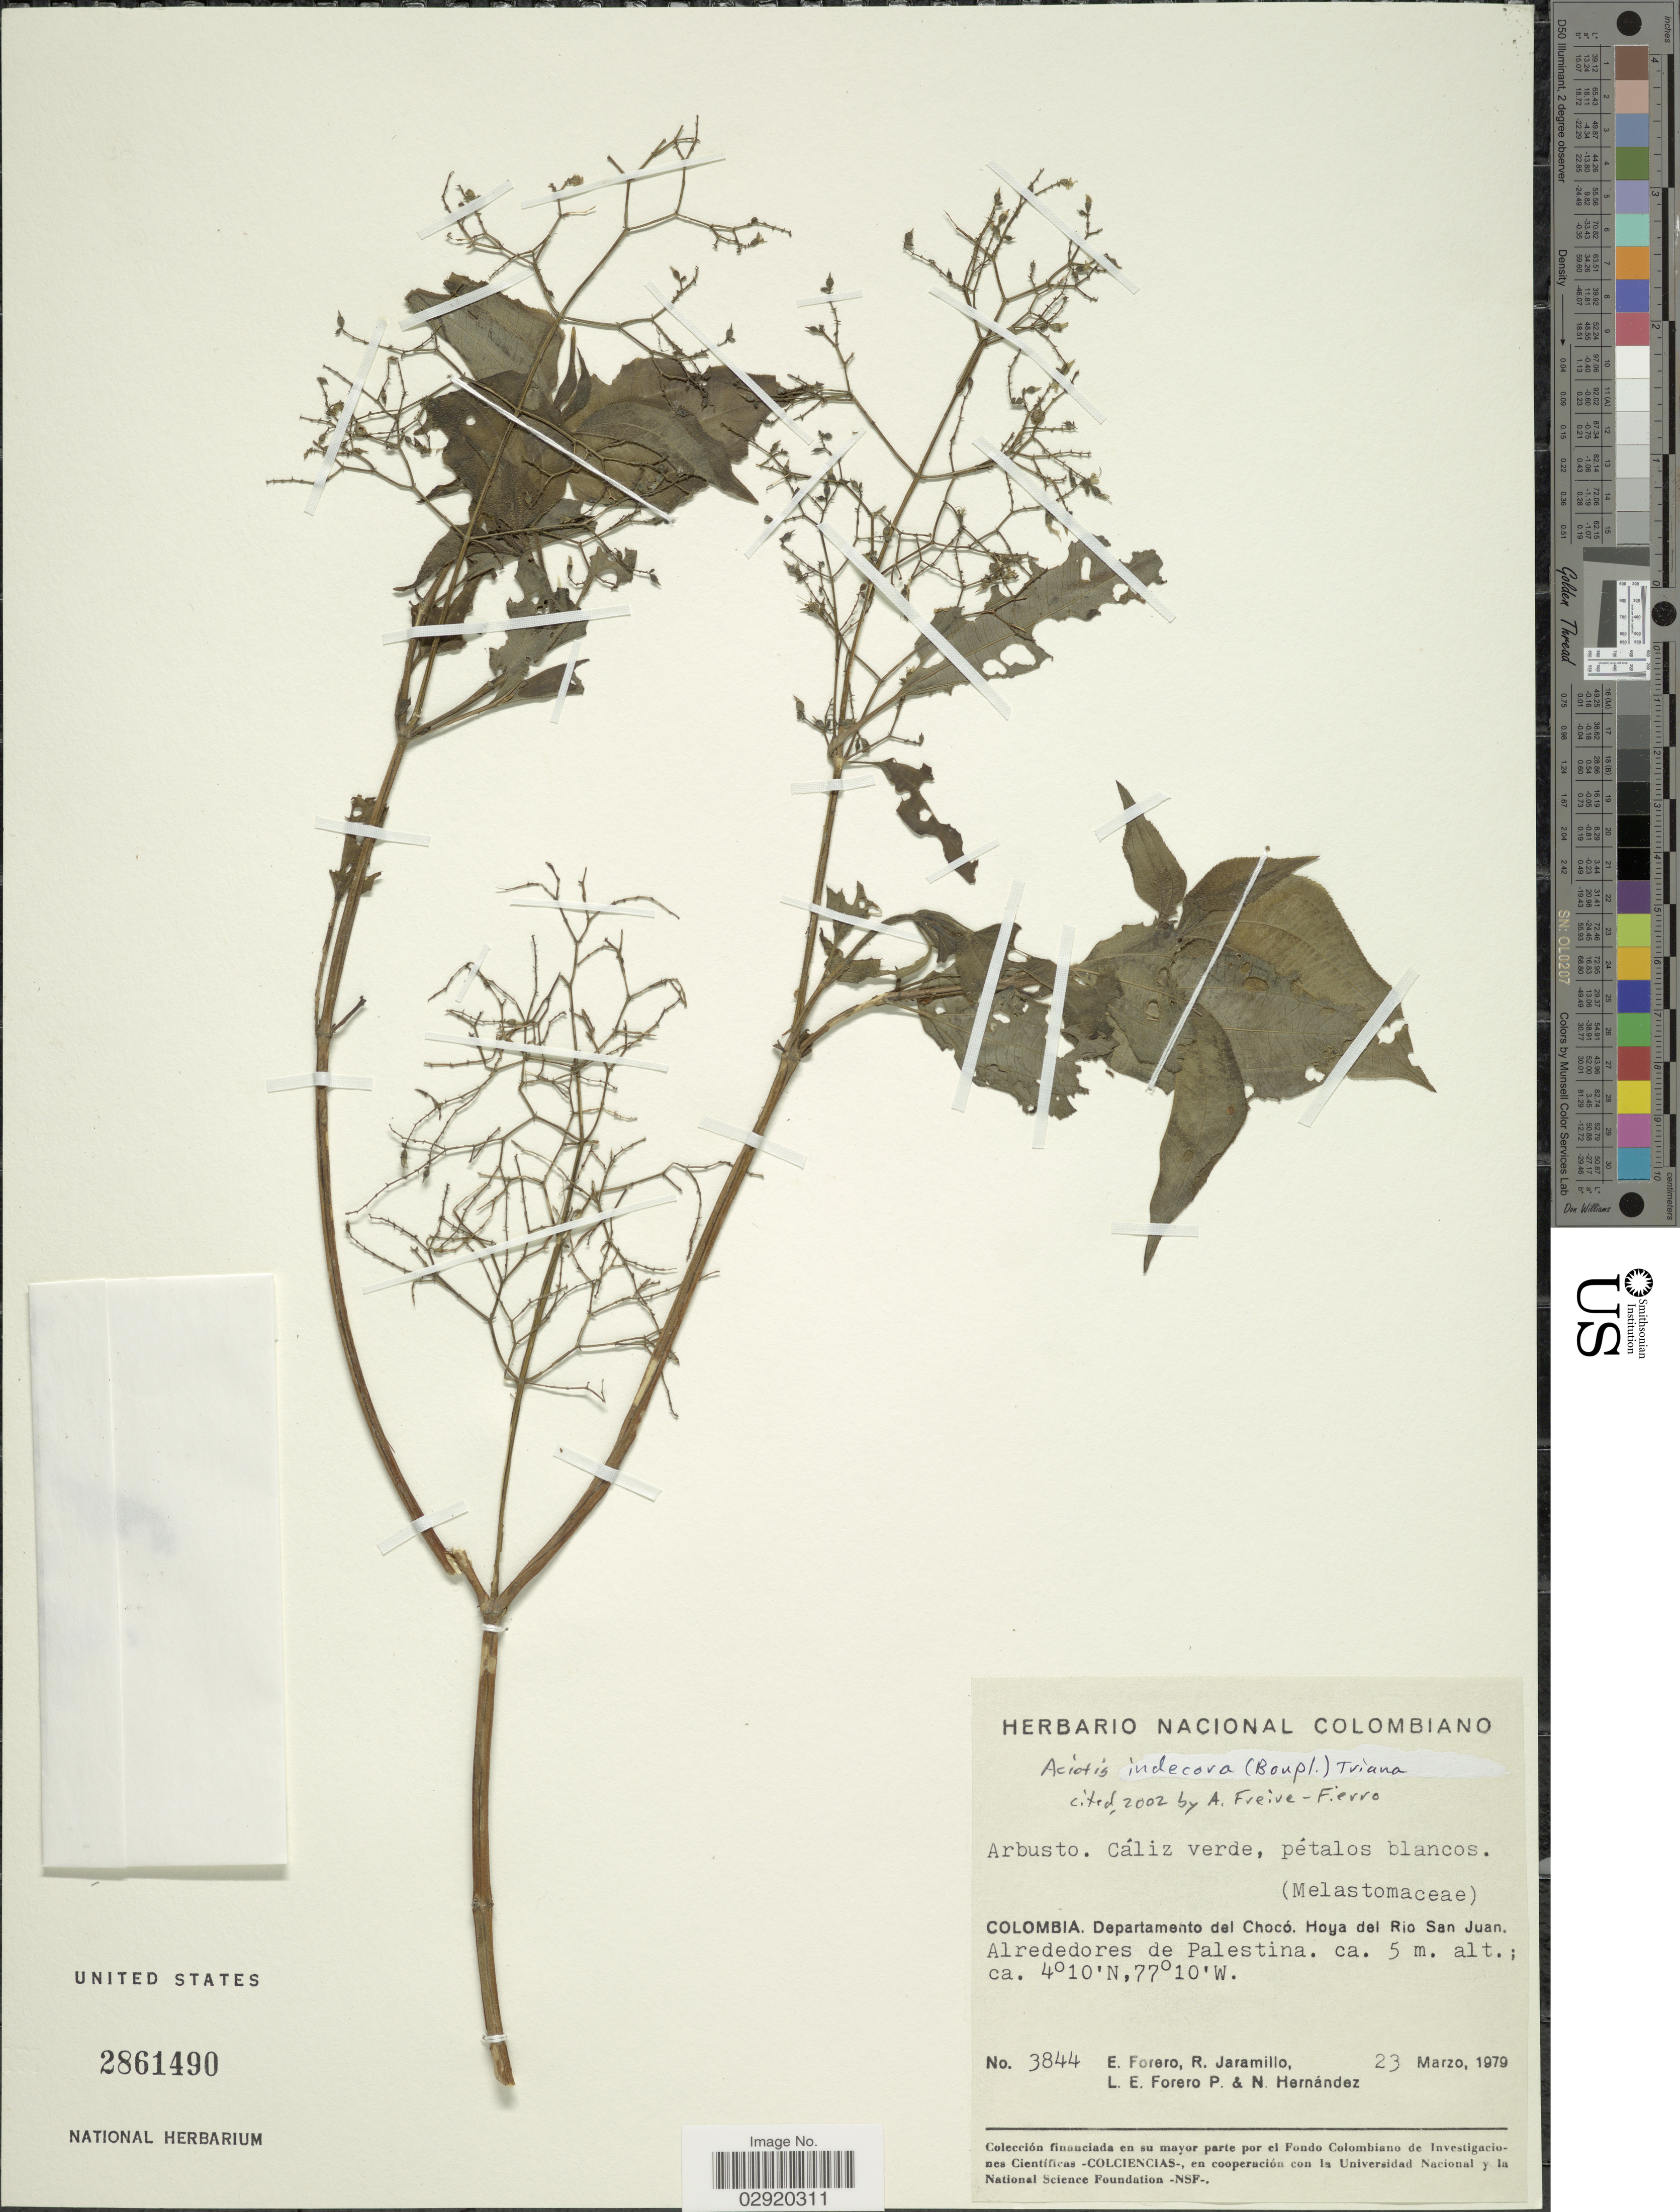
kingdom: Plantae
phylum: Tracheophyta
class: Magnoliopsida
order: Myrtales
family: Melastomataceae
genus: Aciotis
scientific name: Aciotis indecora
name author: (Bonpl.) Triana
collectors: E. Forero, R. Jaramillo, L. E. Forero & N. Hernandez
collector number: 3844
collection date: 1979-03-23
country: Colombia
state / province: Chocó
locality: Departamento del Chocó. Hoya del Rio San Juan. Alrededores de Palestina.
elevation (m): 5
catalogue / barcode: US 2861490